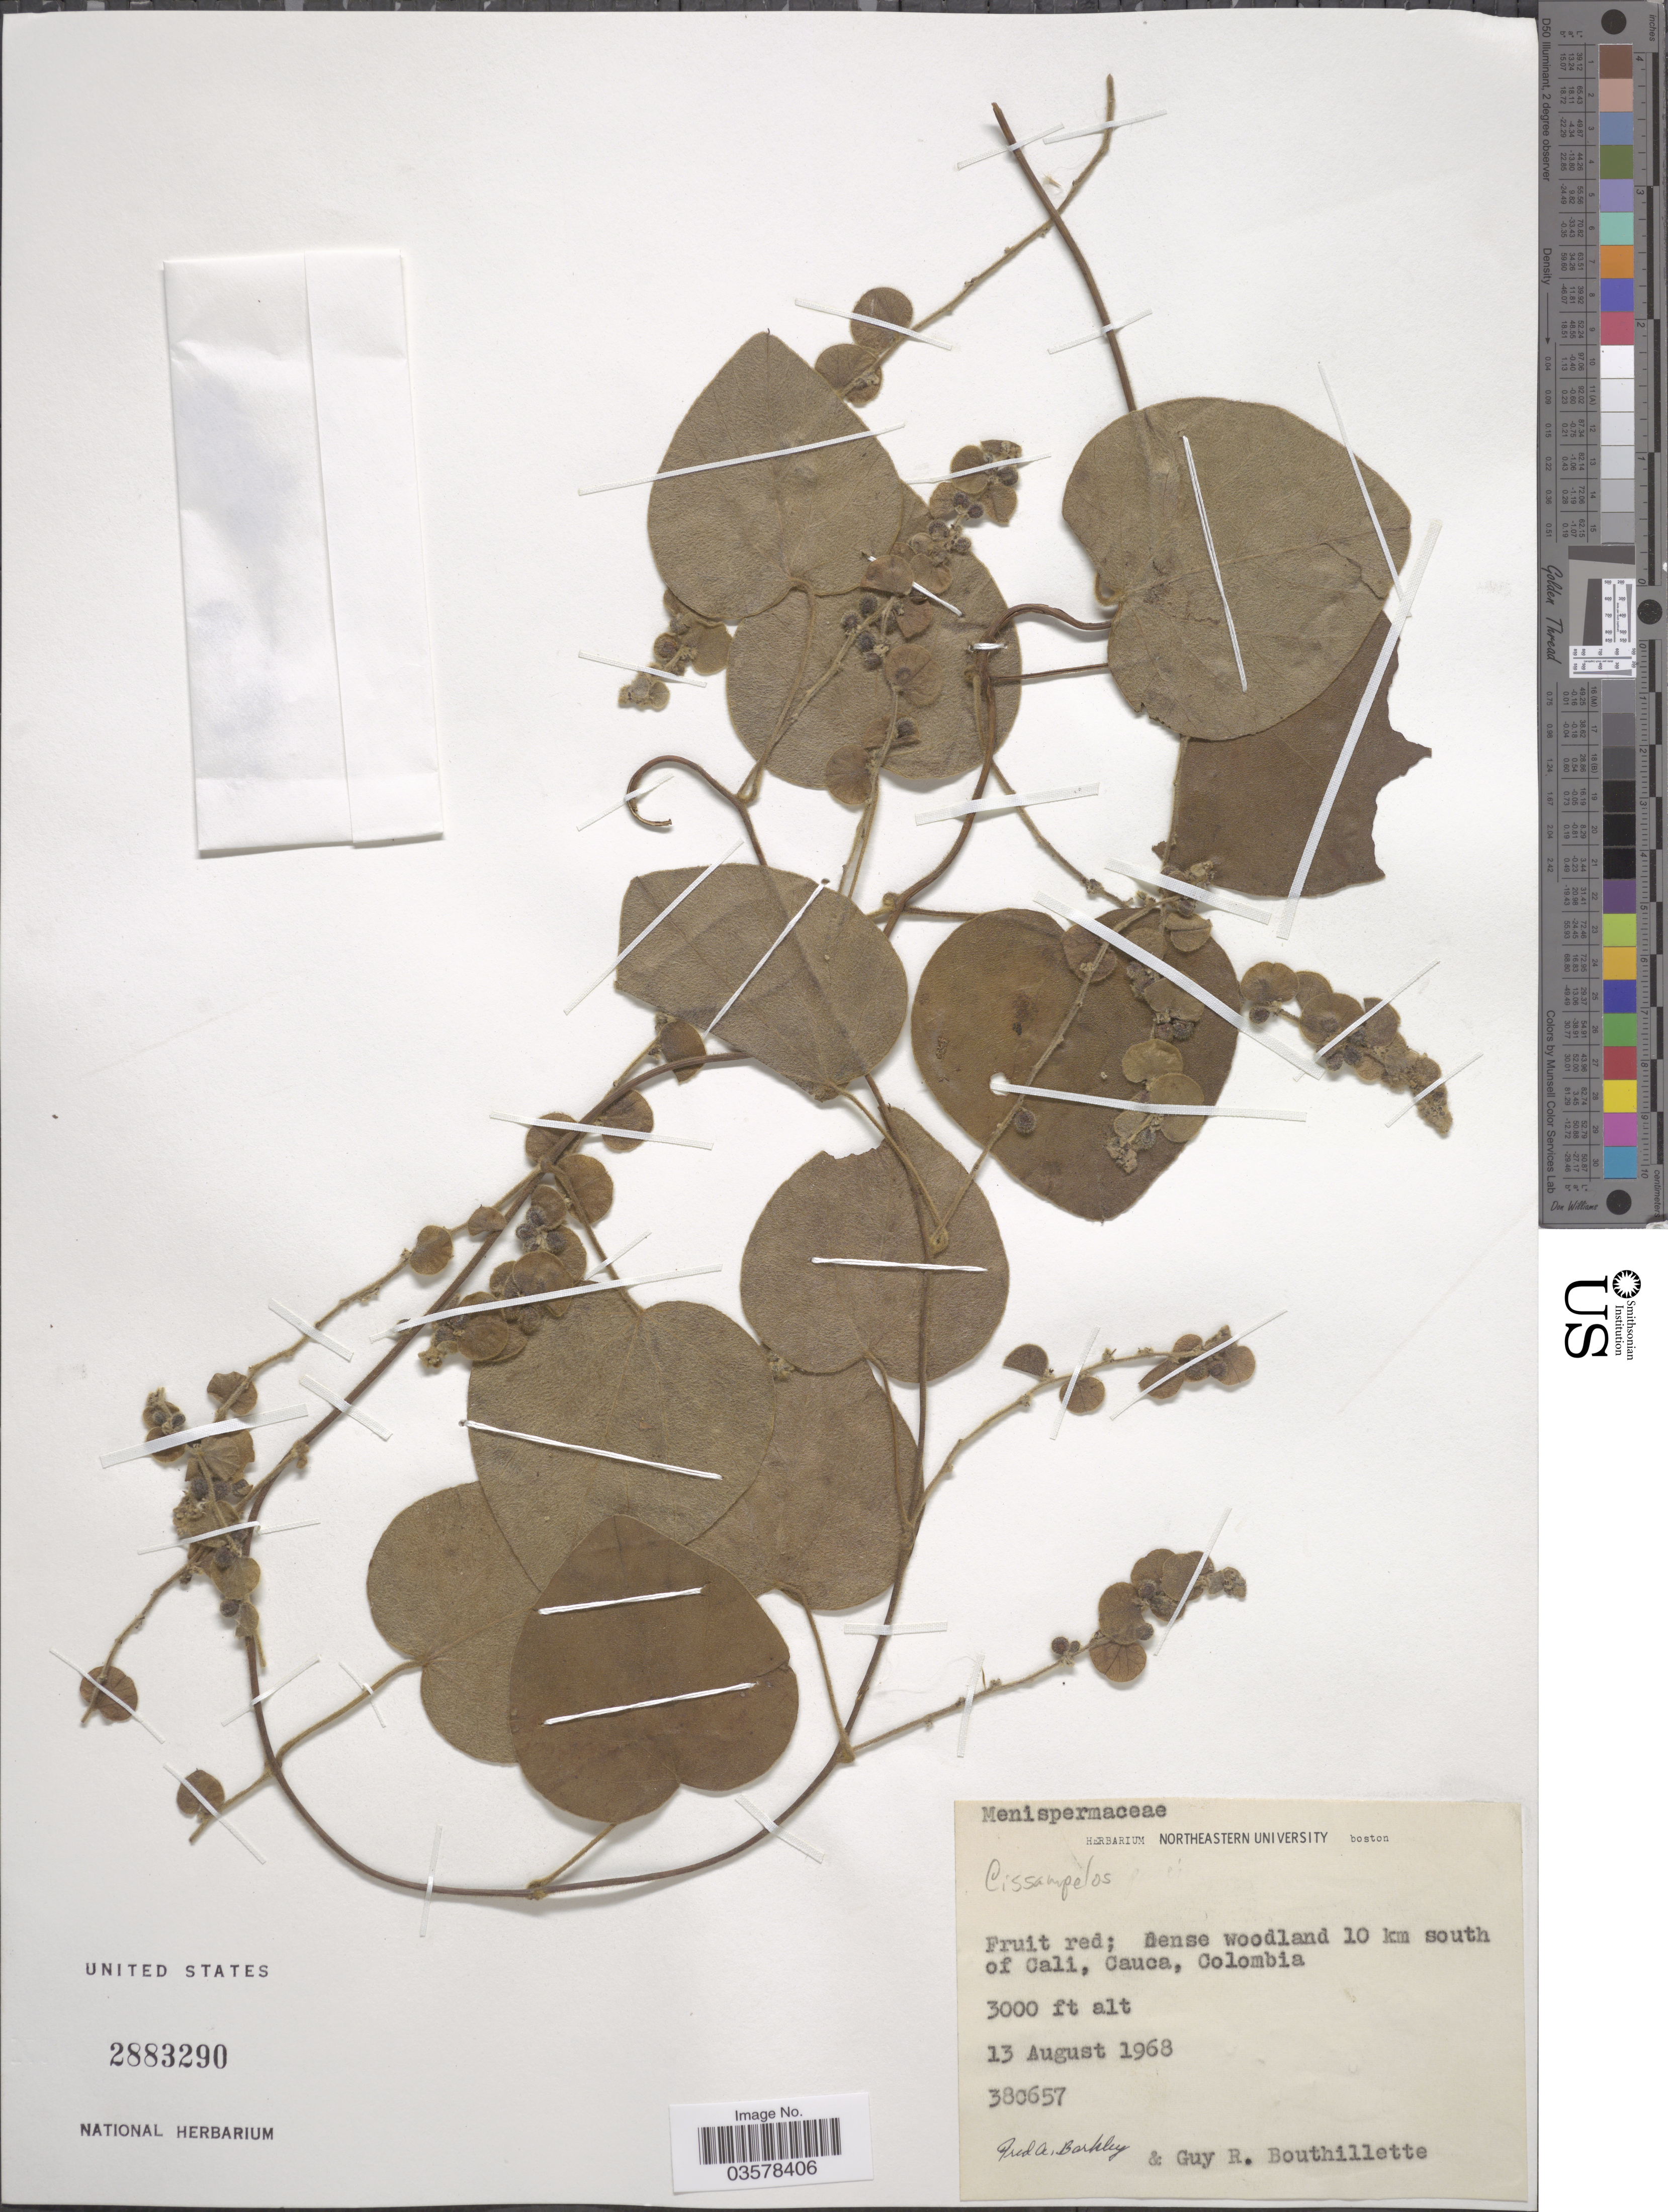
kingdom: Plantae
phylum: Tracheophyta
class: Magnoliopsida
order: Ranunculales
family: Menispermaceae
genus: Cissampelos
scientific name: Cissampelos sp.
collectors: F. A. Barkley & G. Bouthillette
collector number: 38C657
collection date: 1968-08-13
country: Colombia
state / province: Cauca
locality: Dense woodland 10 km south of Cali.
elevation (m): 914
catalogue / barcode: US 2883290